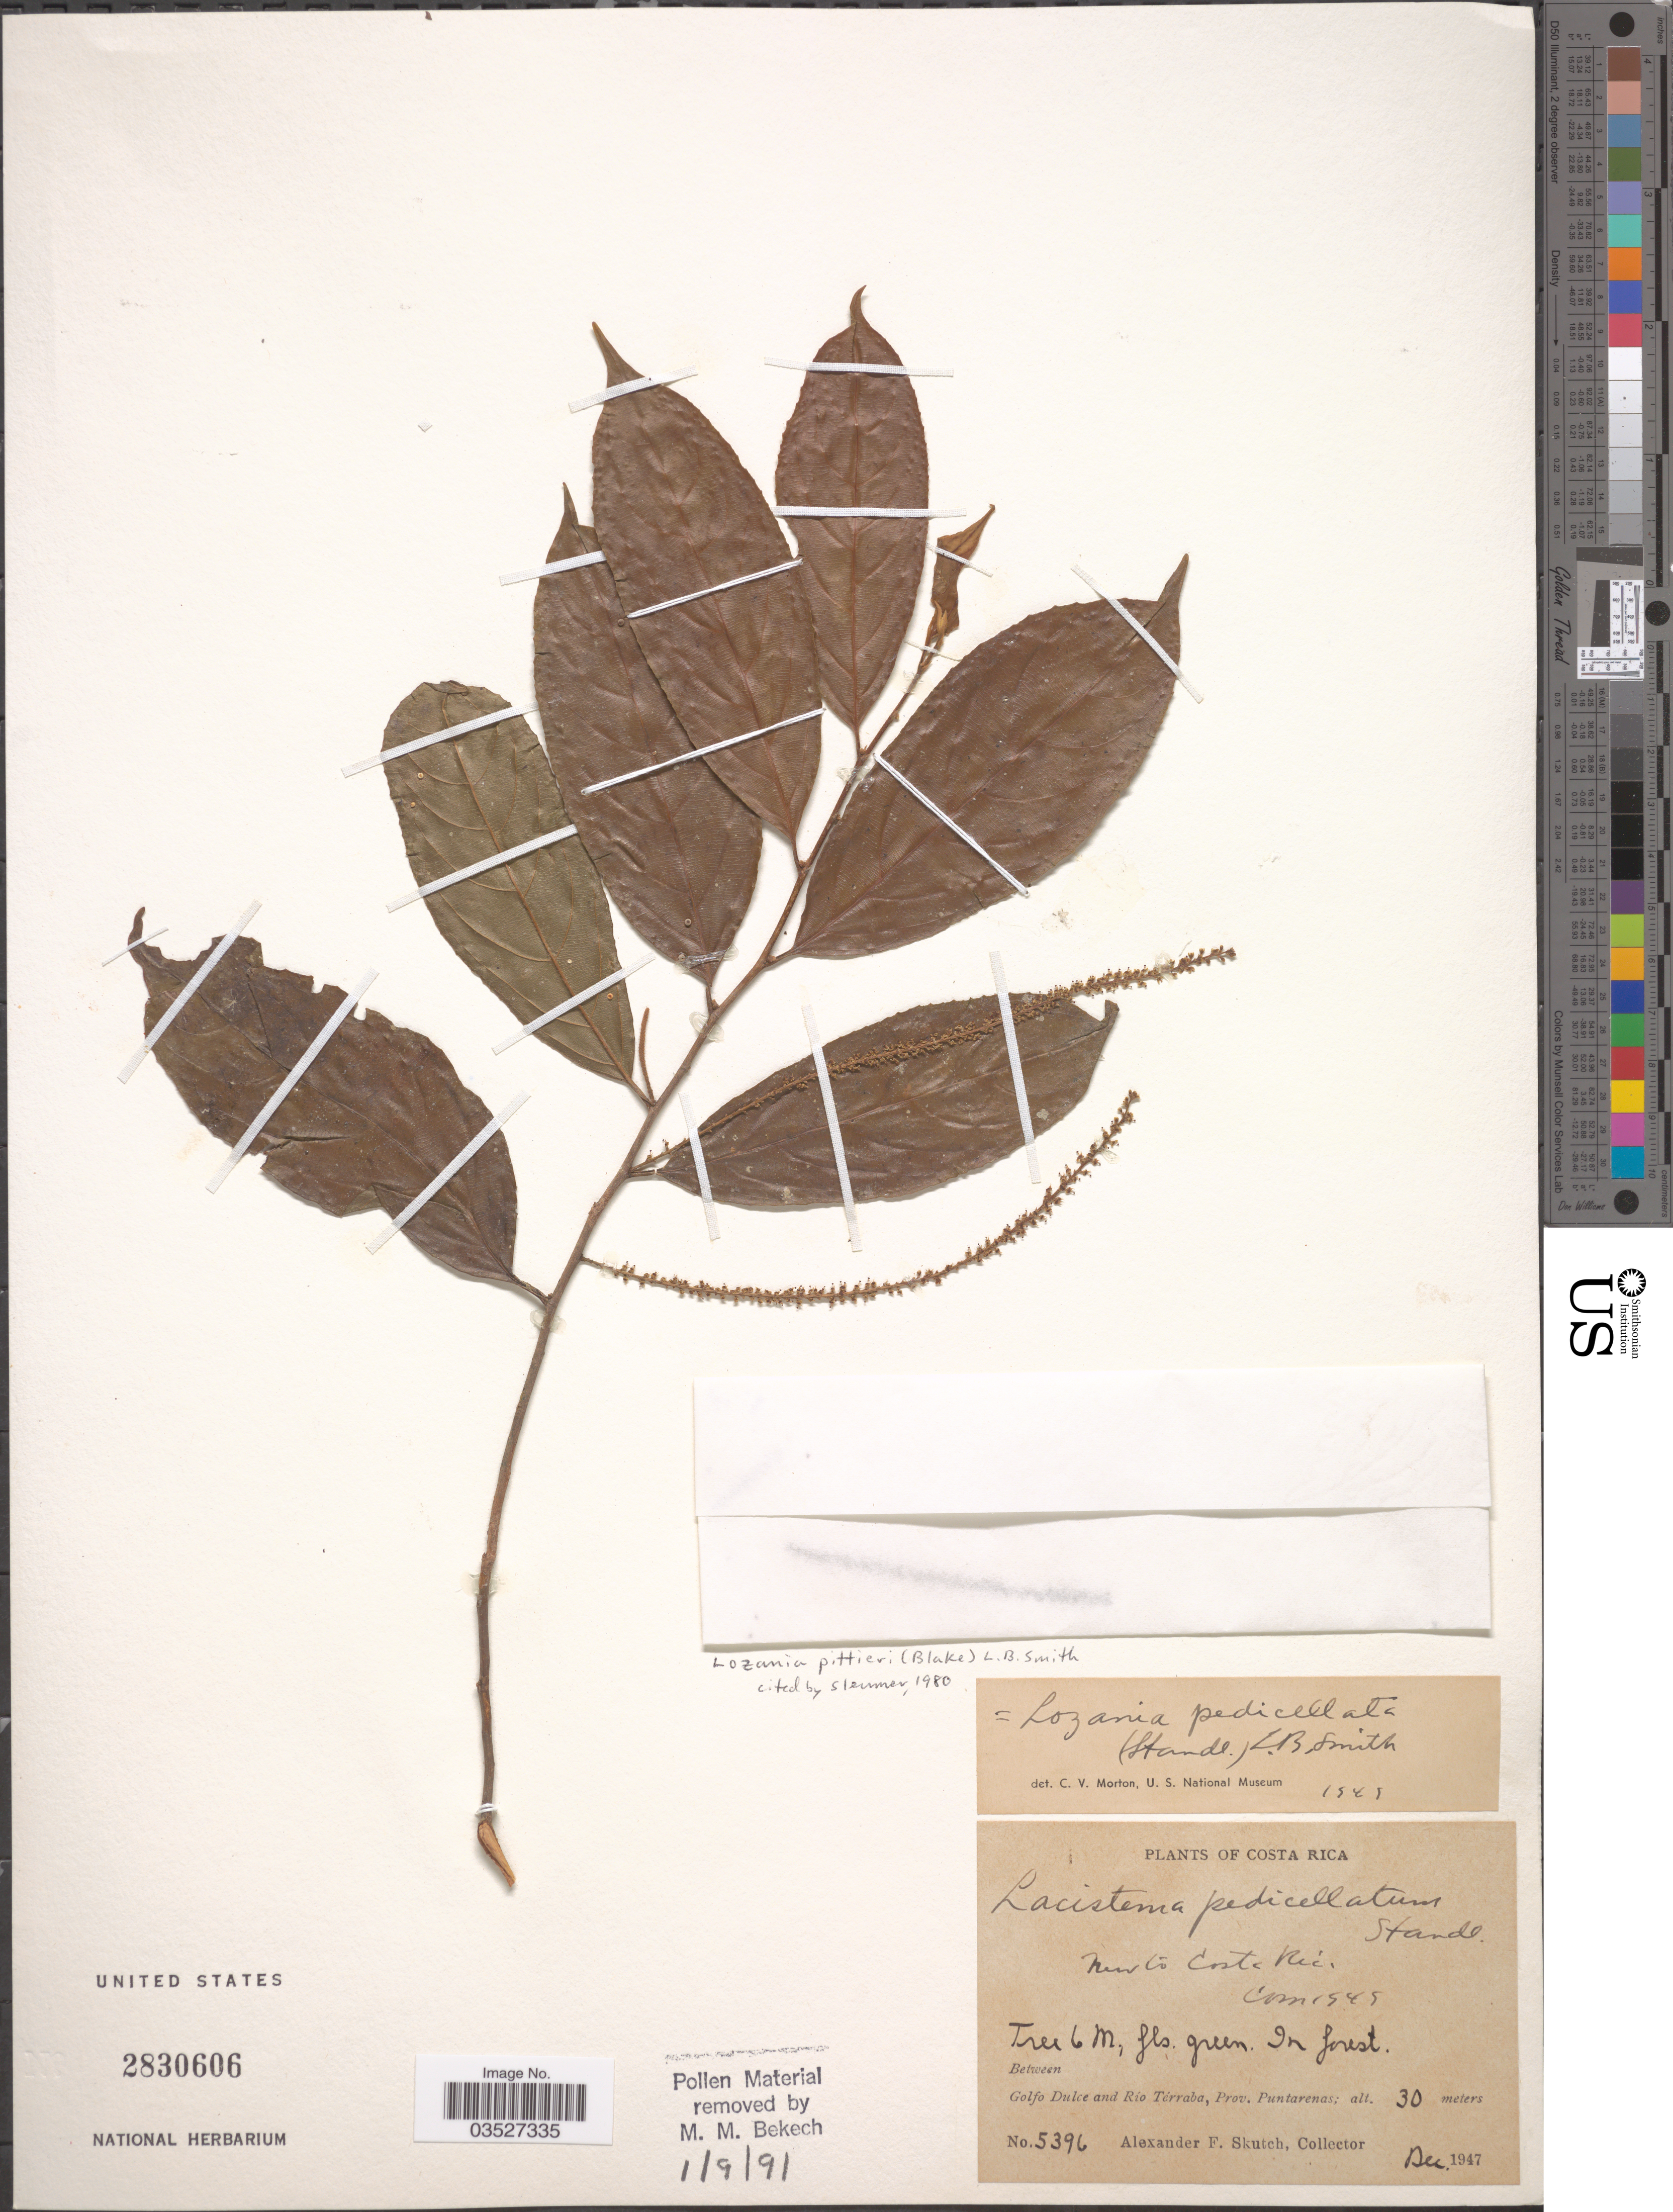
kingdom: Plantae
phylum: Tracheophyta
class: Magnoliopsida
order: Malpighiales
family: Lacistemataceae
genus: Lozania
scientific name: Lozania pittieri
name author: (Blake) L.B. Sm.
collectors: A. F. Skutch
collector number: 5396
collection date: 1947-12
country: Costa Rica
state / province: Puntarenas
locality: Between Golfo Dulce and Río Térraba.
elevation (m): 30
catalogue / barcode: US 2830606